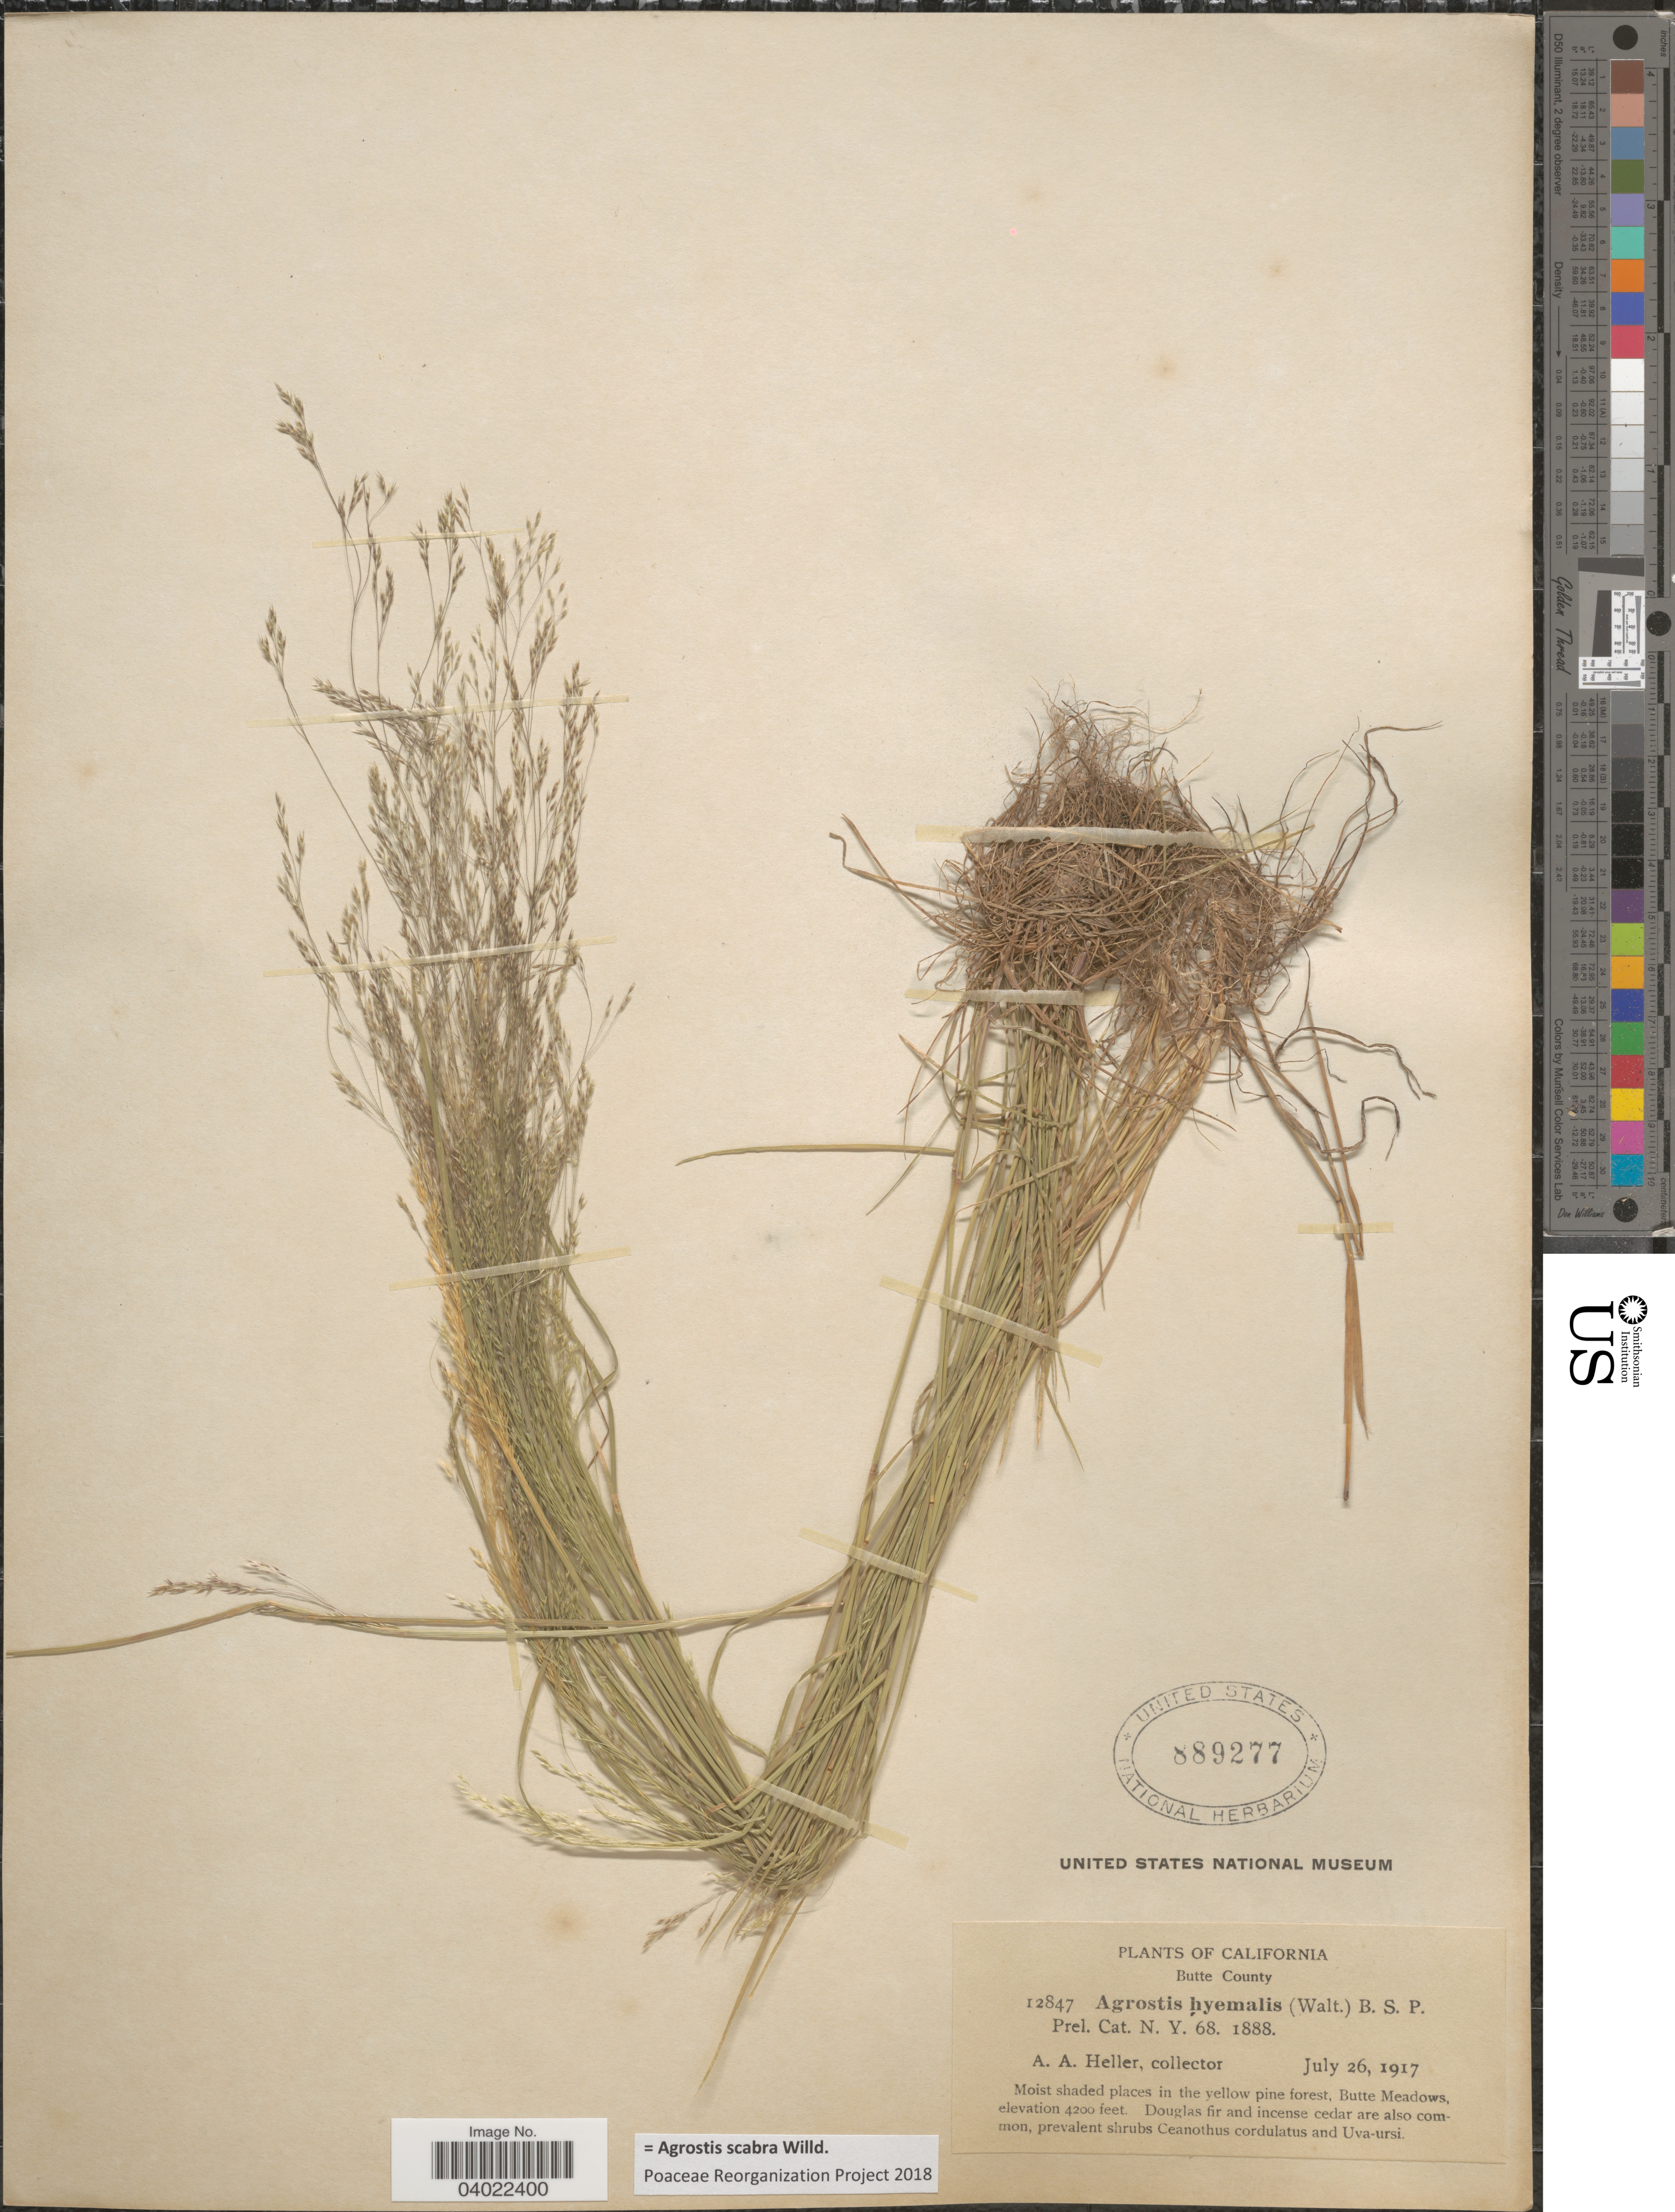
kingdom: Plantae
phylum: Tracheophyta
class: Liliopsida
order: Poales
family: Poaceae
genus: Agrostis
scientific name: Agrostis scabra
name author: Willd.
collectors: A. A. Heller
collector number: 12847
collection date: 1917-07-26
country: United States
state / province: California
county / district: Butte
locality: Butte County.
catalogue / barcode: US 889277